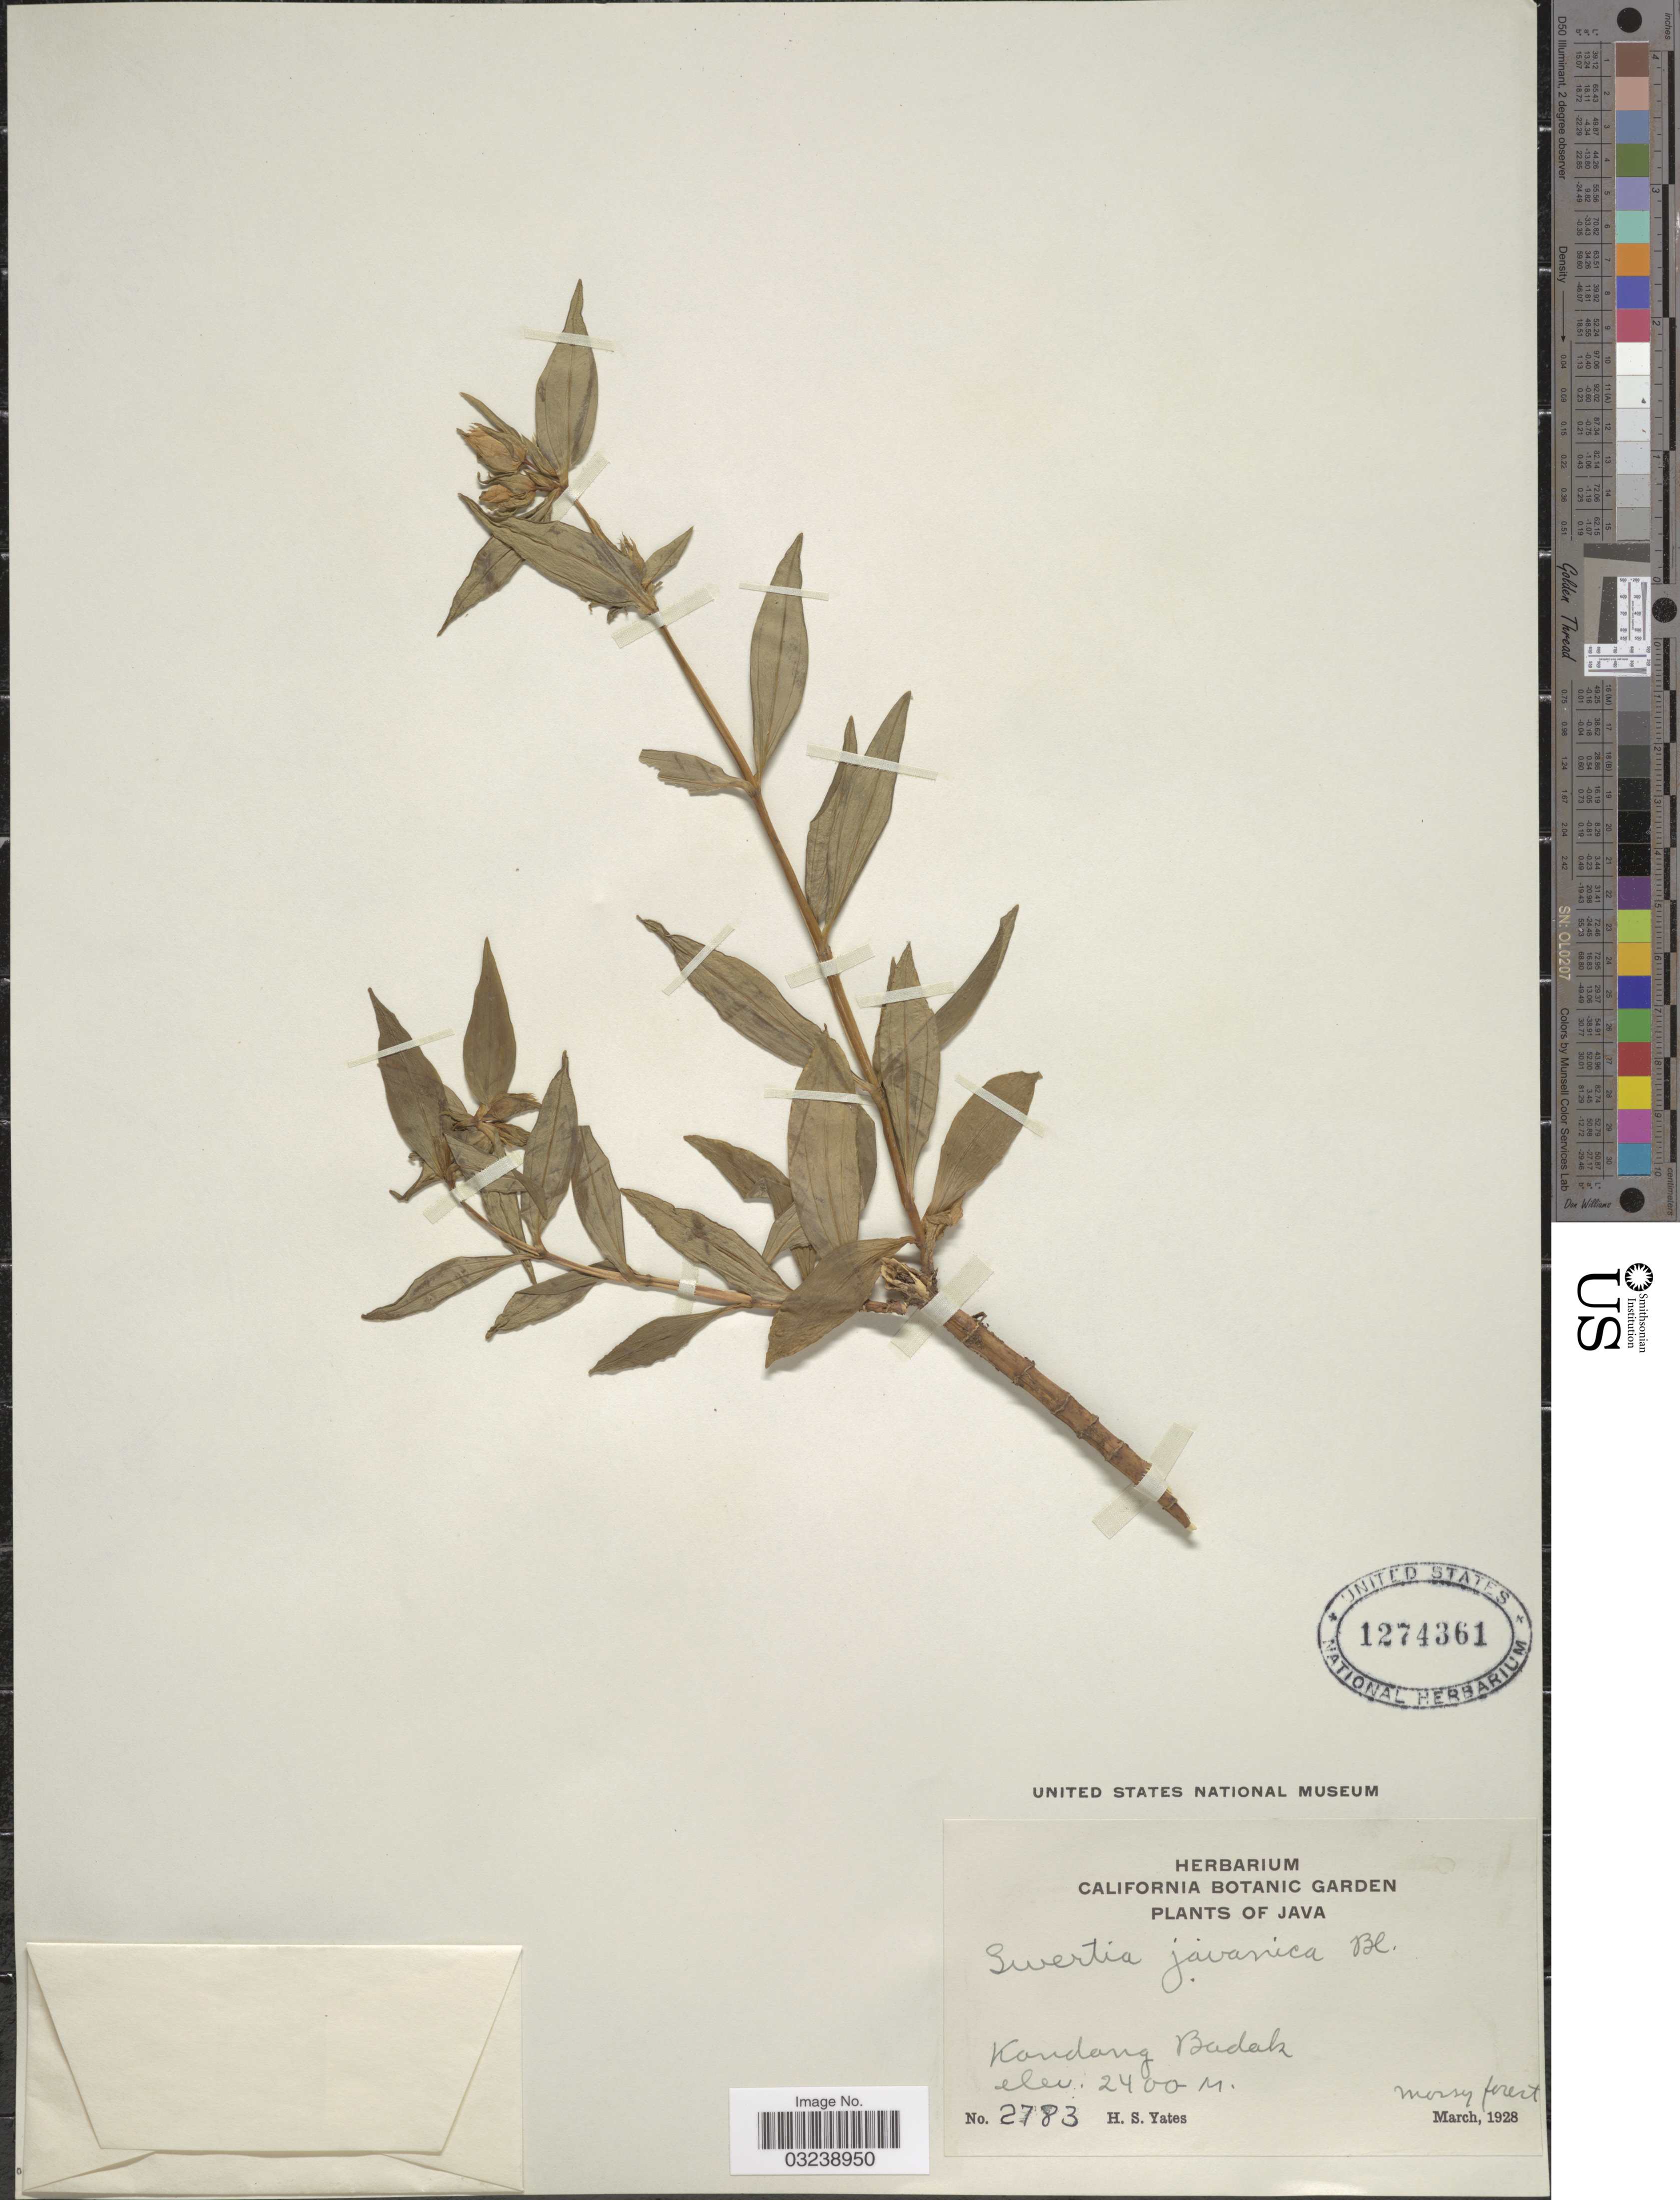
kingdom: Plantae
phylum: Tracheophyta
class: Magnoliopsida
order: Gentianales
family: Gentianaceae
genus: Swertia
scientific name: Swertia javanica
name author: Blume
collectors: H. S. Yates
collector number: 2783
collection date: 1928-03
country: Indonesia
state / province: Java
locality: Kandang Badak.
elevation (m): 2400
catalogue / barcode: US 1274361